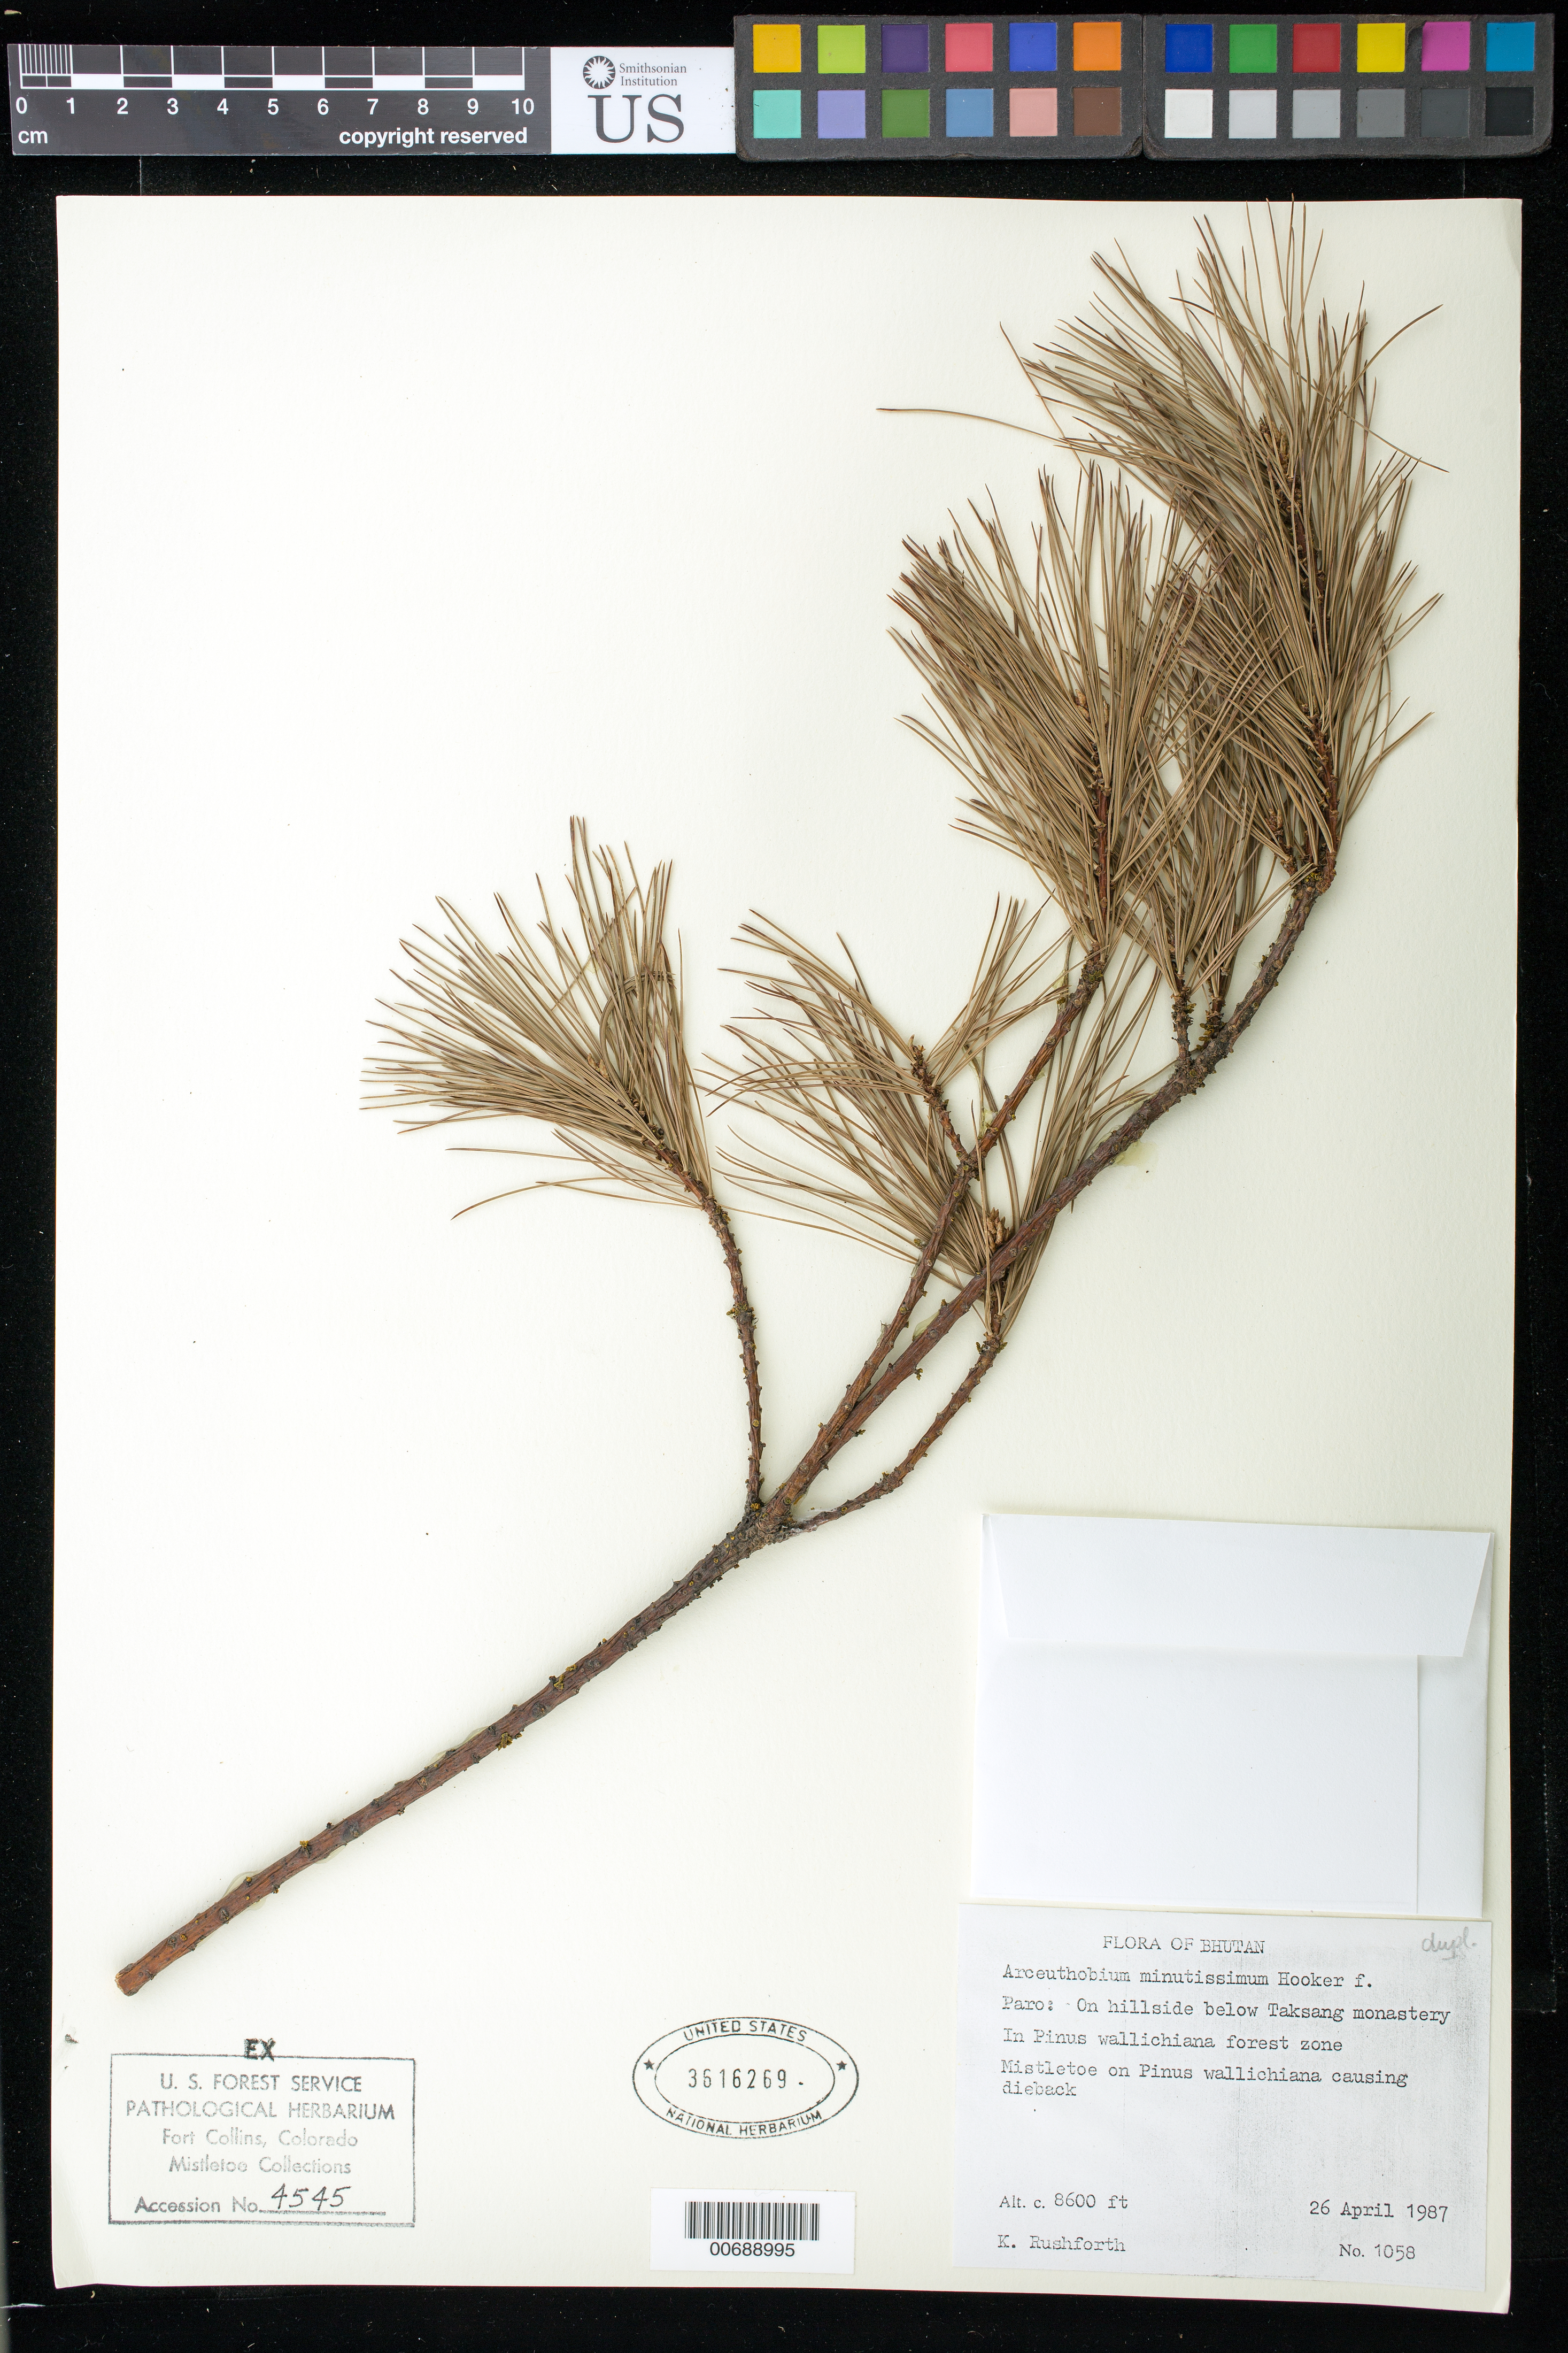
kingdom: Plantae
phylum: Tracheophyta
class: Magnoliopsida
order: Santalales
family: Viscaceae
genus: Arceuthobium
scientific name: Arceuthobium minutissimum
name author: Hook. f.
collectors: K. Rushforth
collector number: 1058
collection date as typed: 26 Apr 1987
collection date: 1987-04-26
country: Bhutan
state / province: Paro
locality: On hillside below Taksang Monastery.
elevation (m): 2621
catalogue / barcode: US 3616269-2